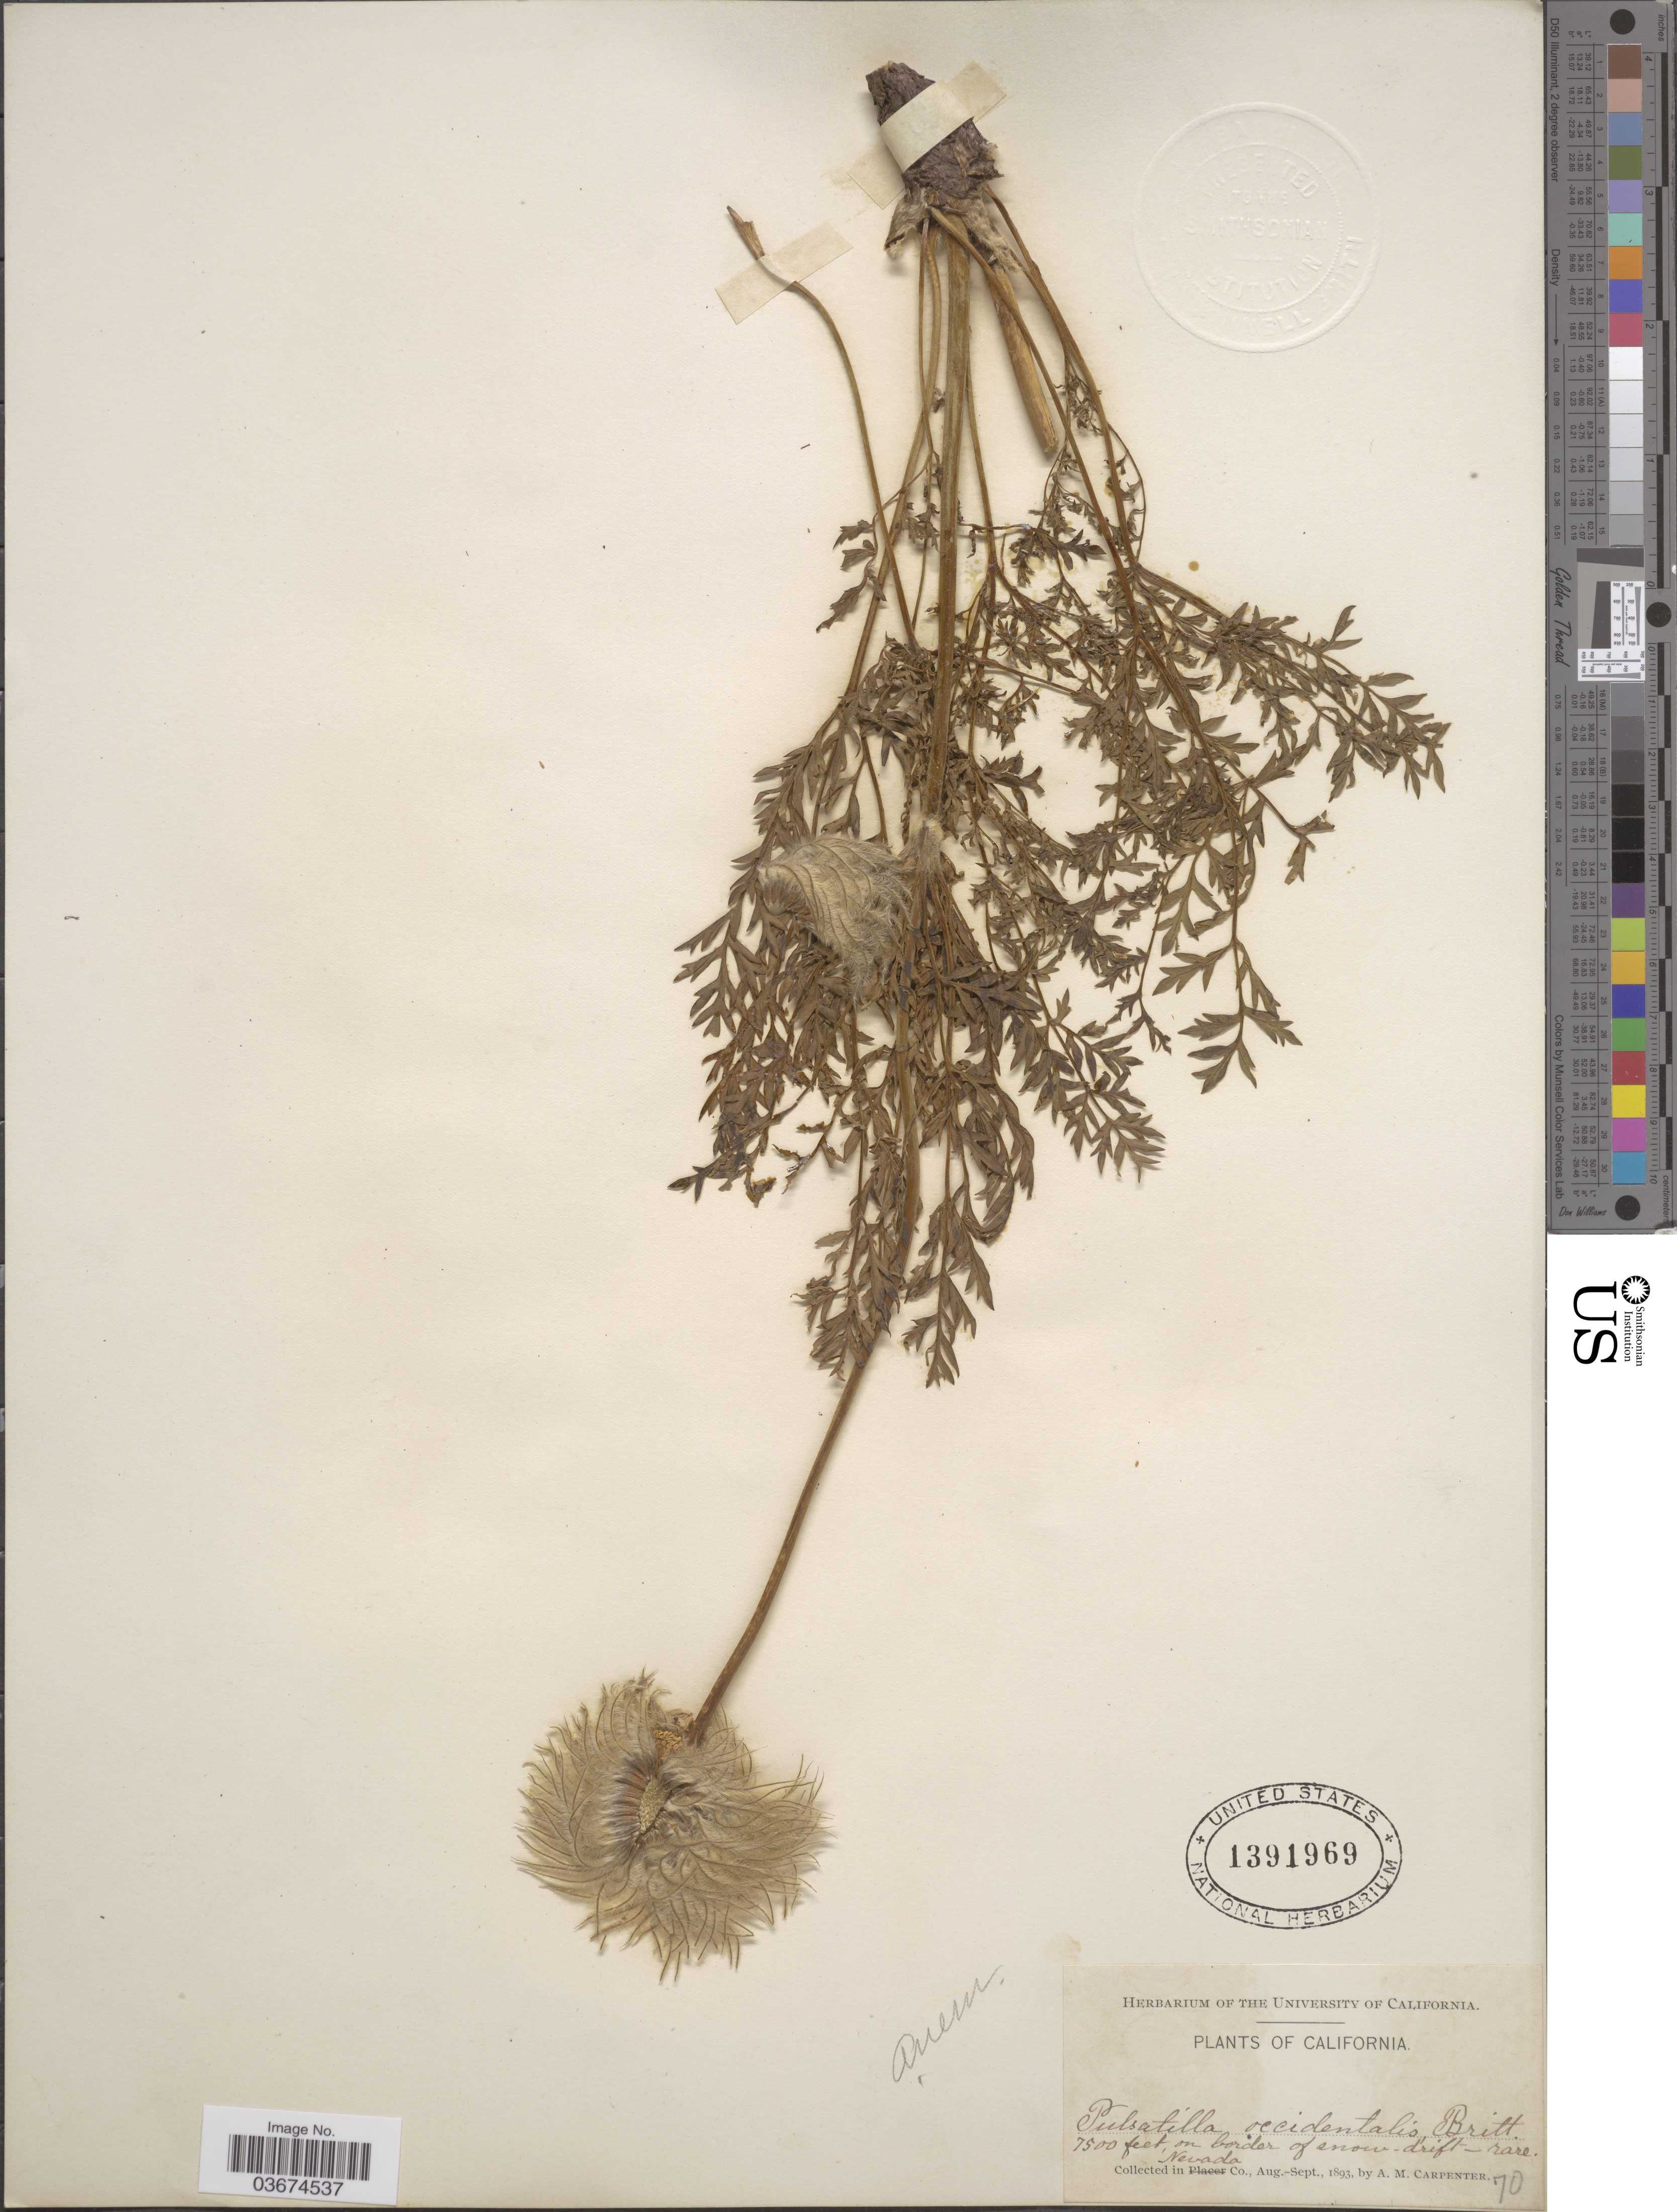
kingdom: Plantae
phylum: Tracheophyta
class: Magnoliopsida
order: Ranunculales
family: Ranunculaceae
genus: Pulsatilla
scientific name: Pulsatilla occidentalis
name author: (S. Watson) Freyn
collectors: A. Carpenter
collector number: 70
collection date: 1892-08/1892-09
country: United States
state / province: California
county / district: Nevada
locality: On border of snow drift. Nevada Co.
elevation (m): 2286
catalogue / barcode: US 1391969